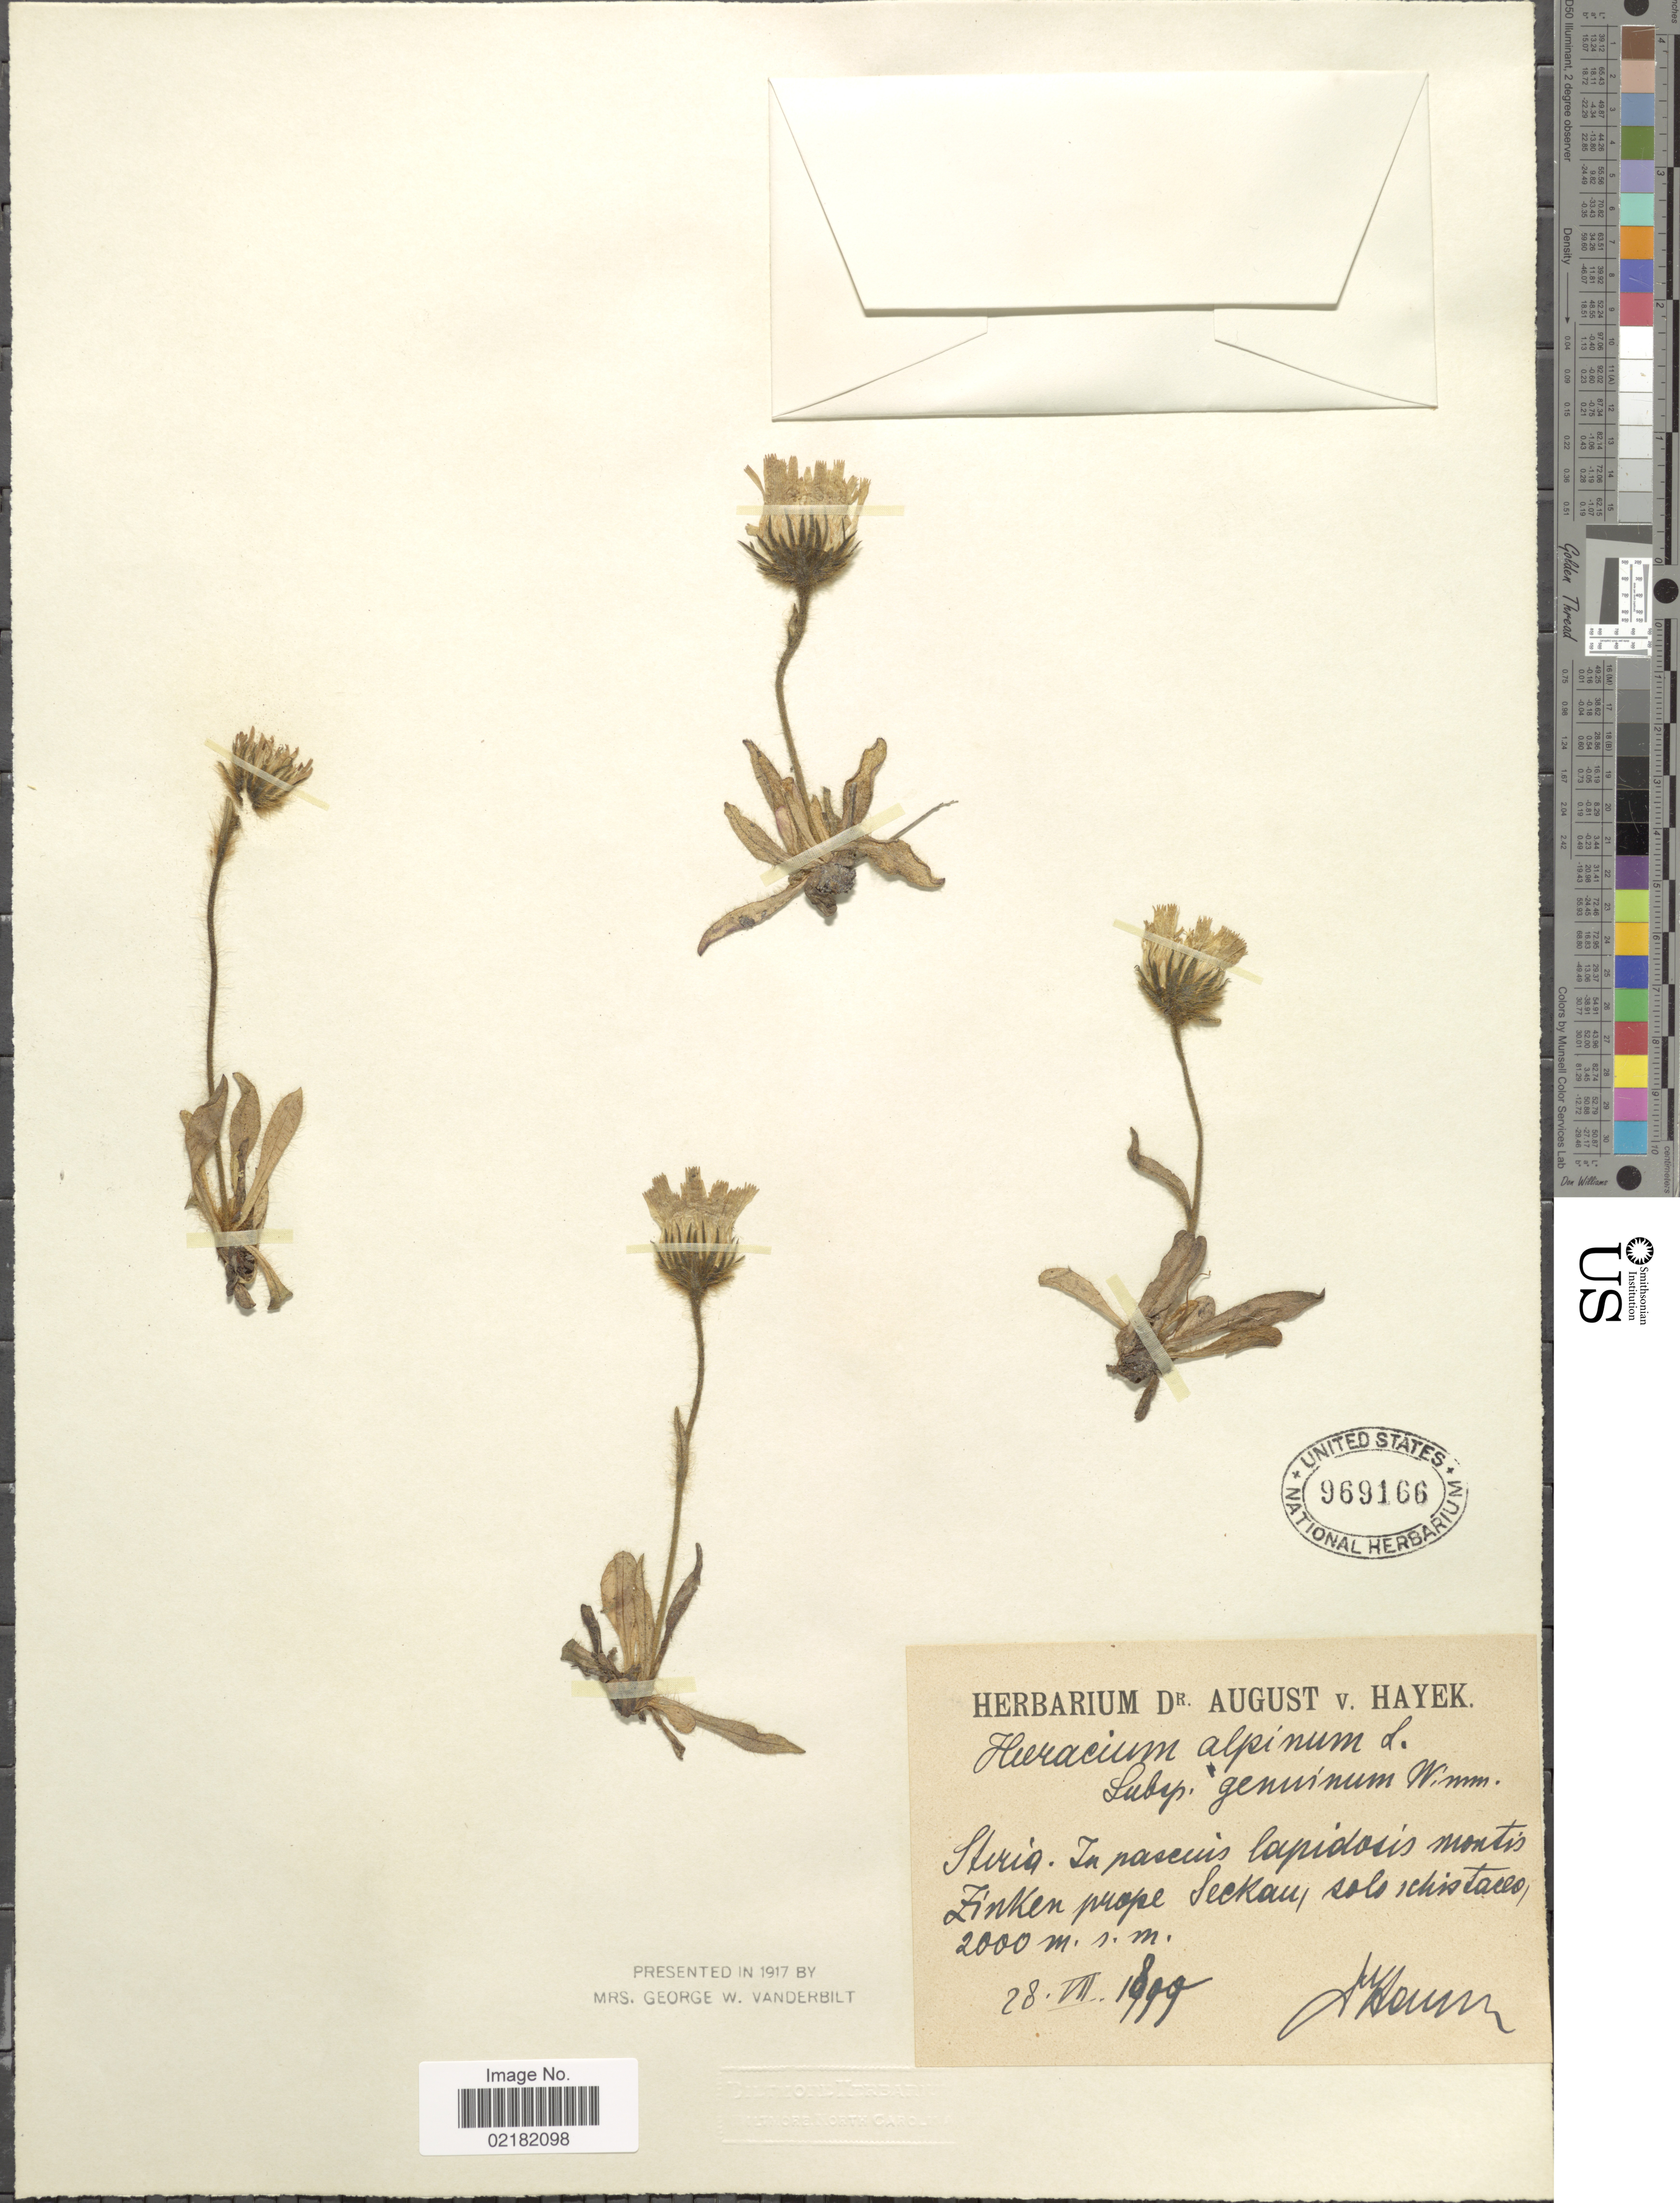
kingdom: Plantae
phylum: Tracheophyta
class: Magnoliopsida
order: Asterales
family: Asteraceae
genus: Hieracium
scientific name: Hieracium alpinum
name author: L.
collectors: A. A. von Hayek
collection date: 1899-07-28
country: Austria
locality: Styria, in pascuis lapidosis montis Zinken prope Secaku. [interpreted]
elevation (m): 2000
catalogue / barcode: US 969166